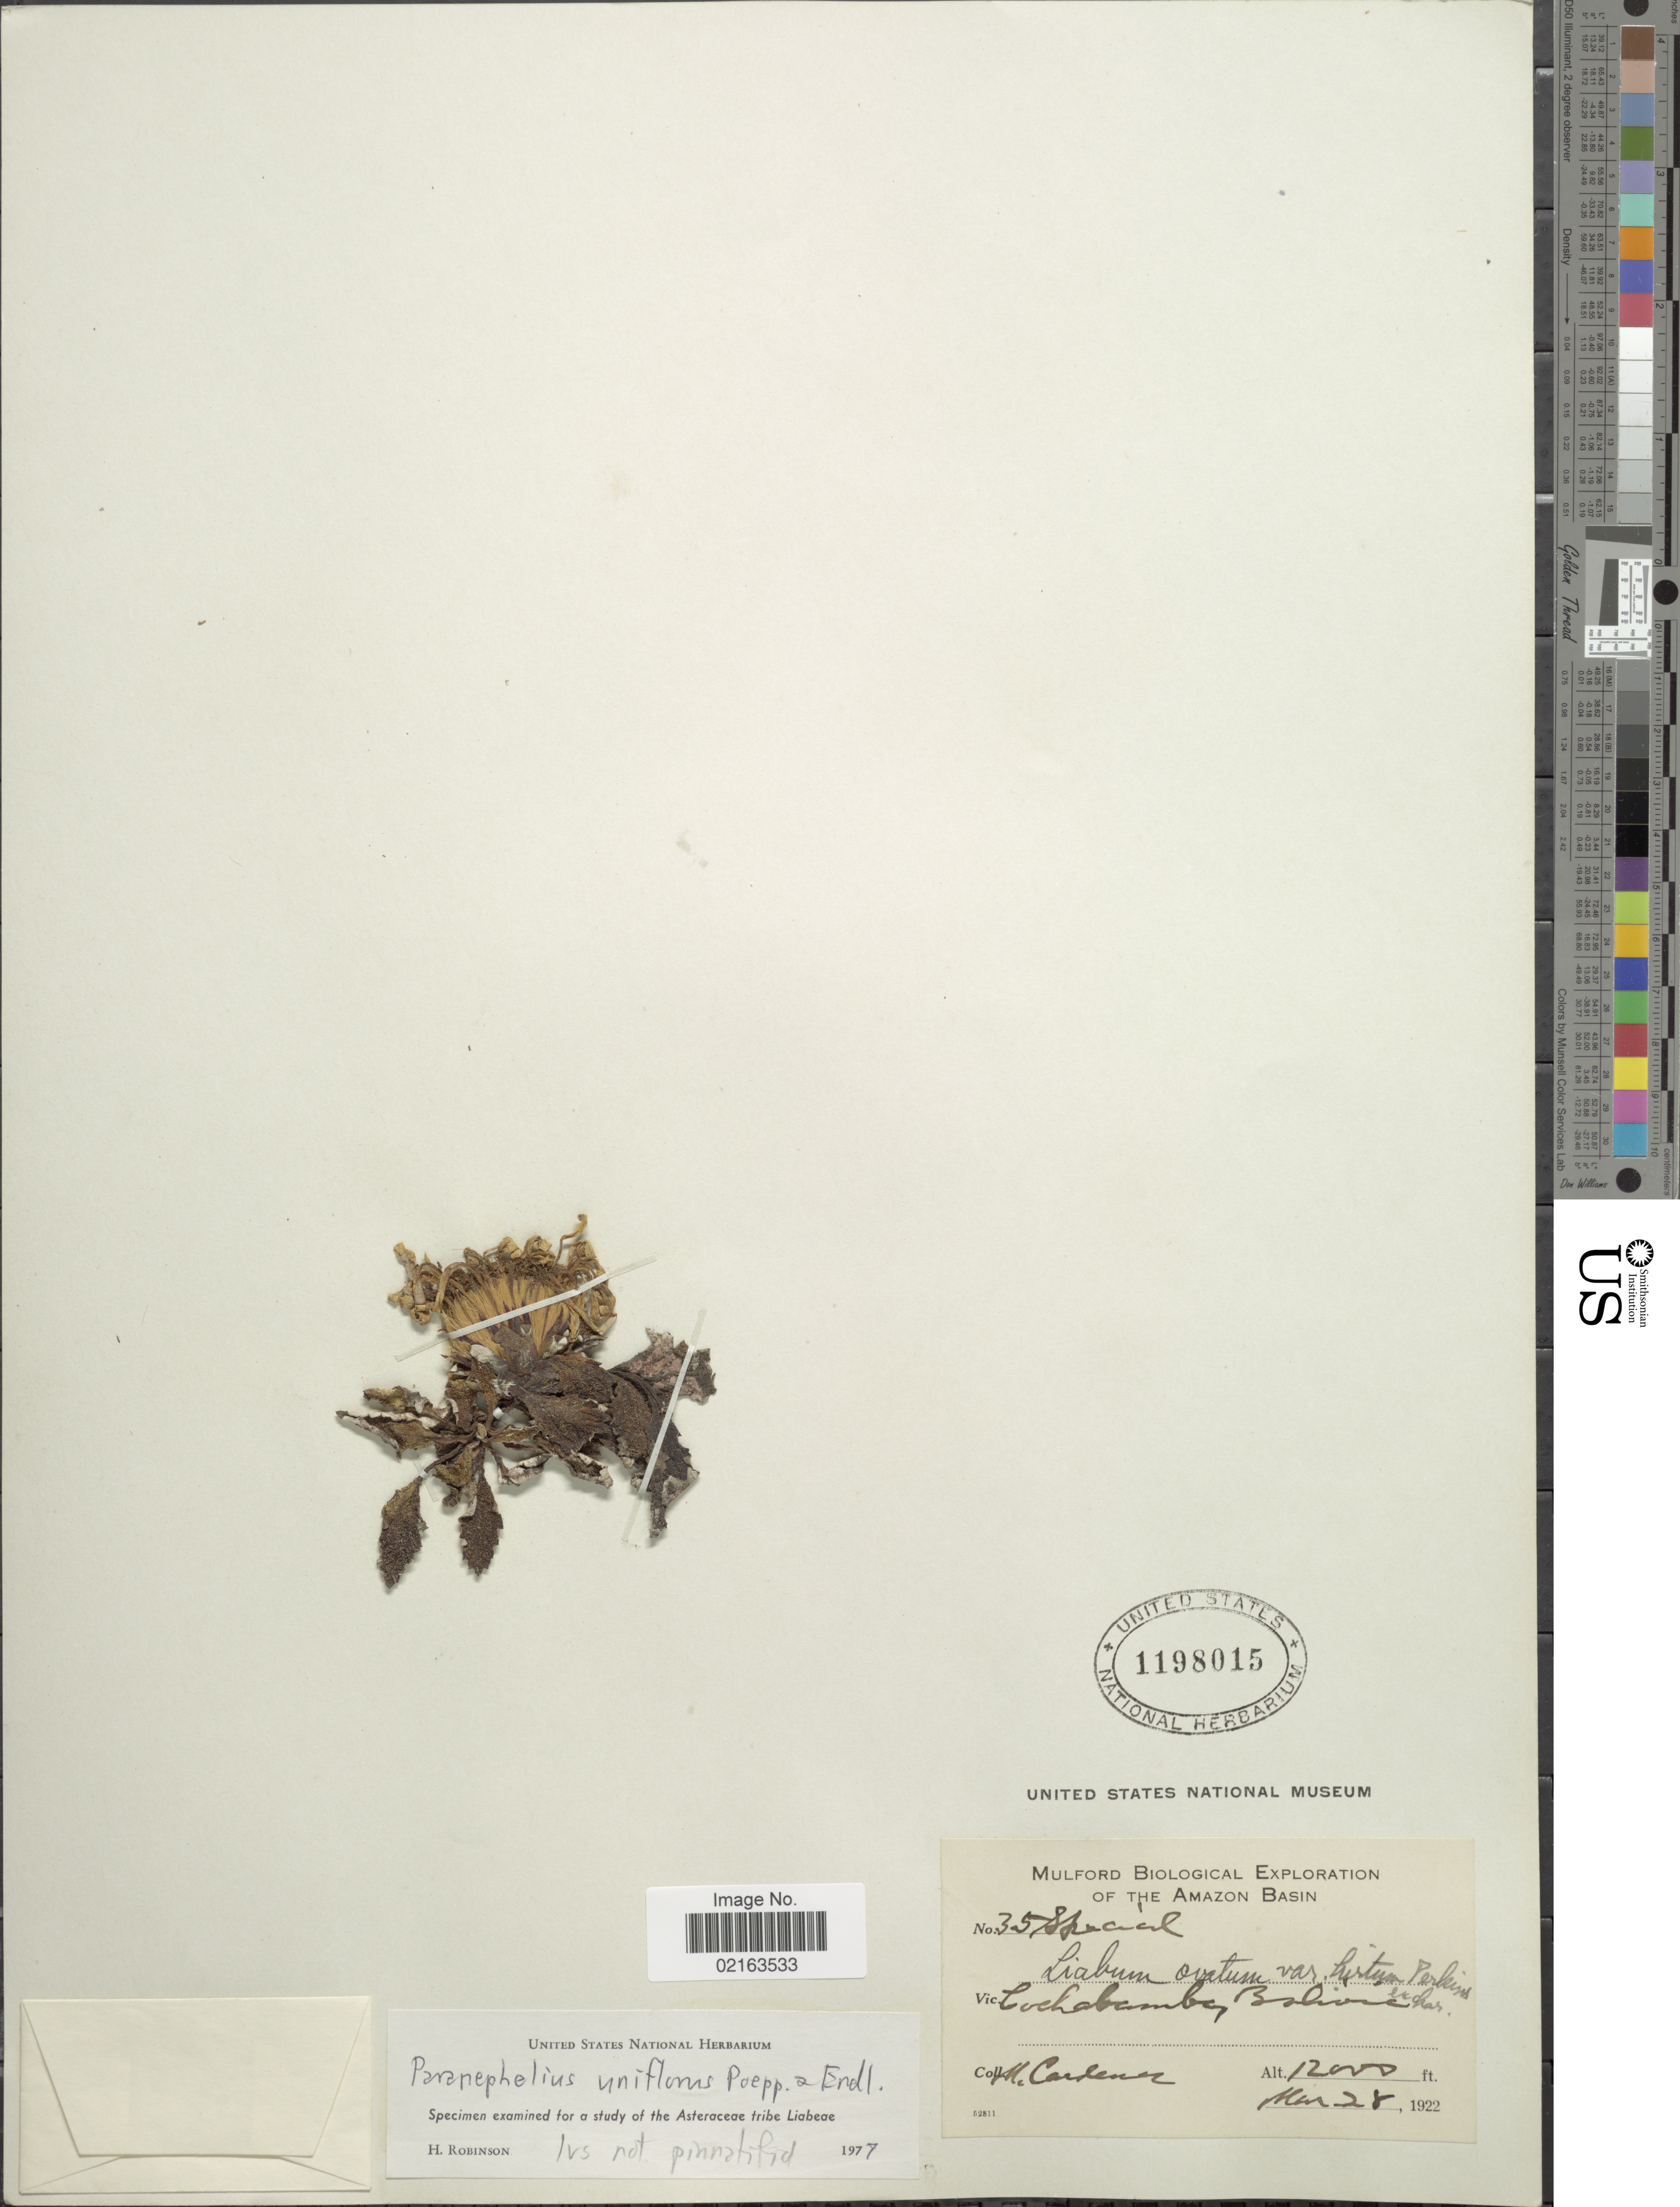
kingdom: Plantae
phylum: Tracheophyta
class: Magnoliopsida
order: Asterales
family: Asteraceae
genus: Paranephelius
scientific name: Paranephelius uniflorus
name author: Poepp. & Endl.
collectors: M. Cárdenas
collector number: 35special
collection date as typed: Mar. 28, 1922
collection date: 1922-03-28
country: Bolivia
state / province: Cochabamba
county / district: Cercado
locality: Cochabamba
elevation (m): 3658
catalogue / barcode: US 1198015